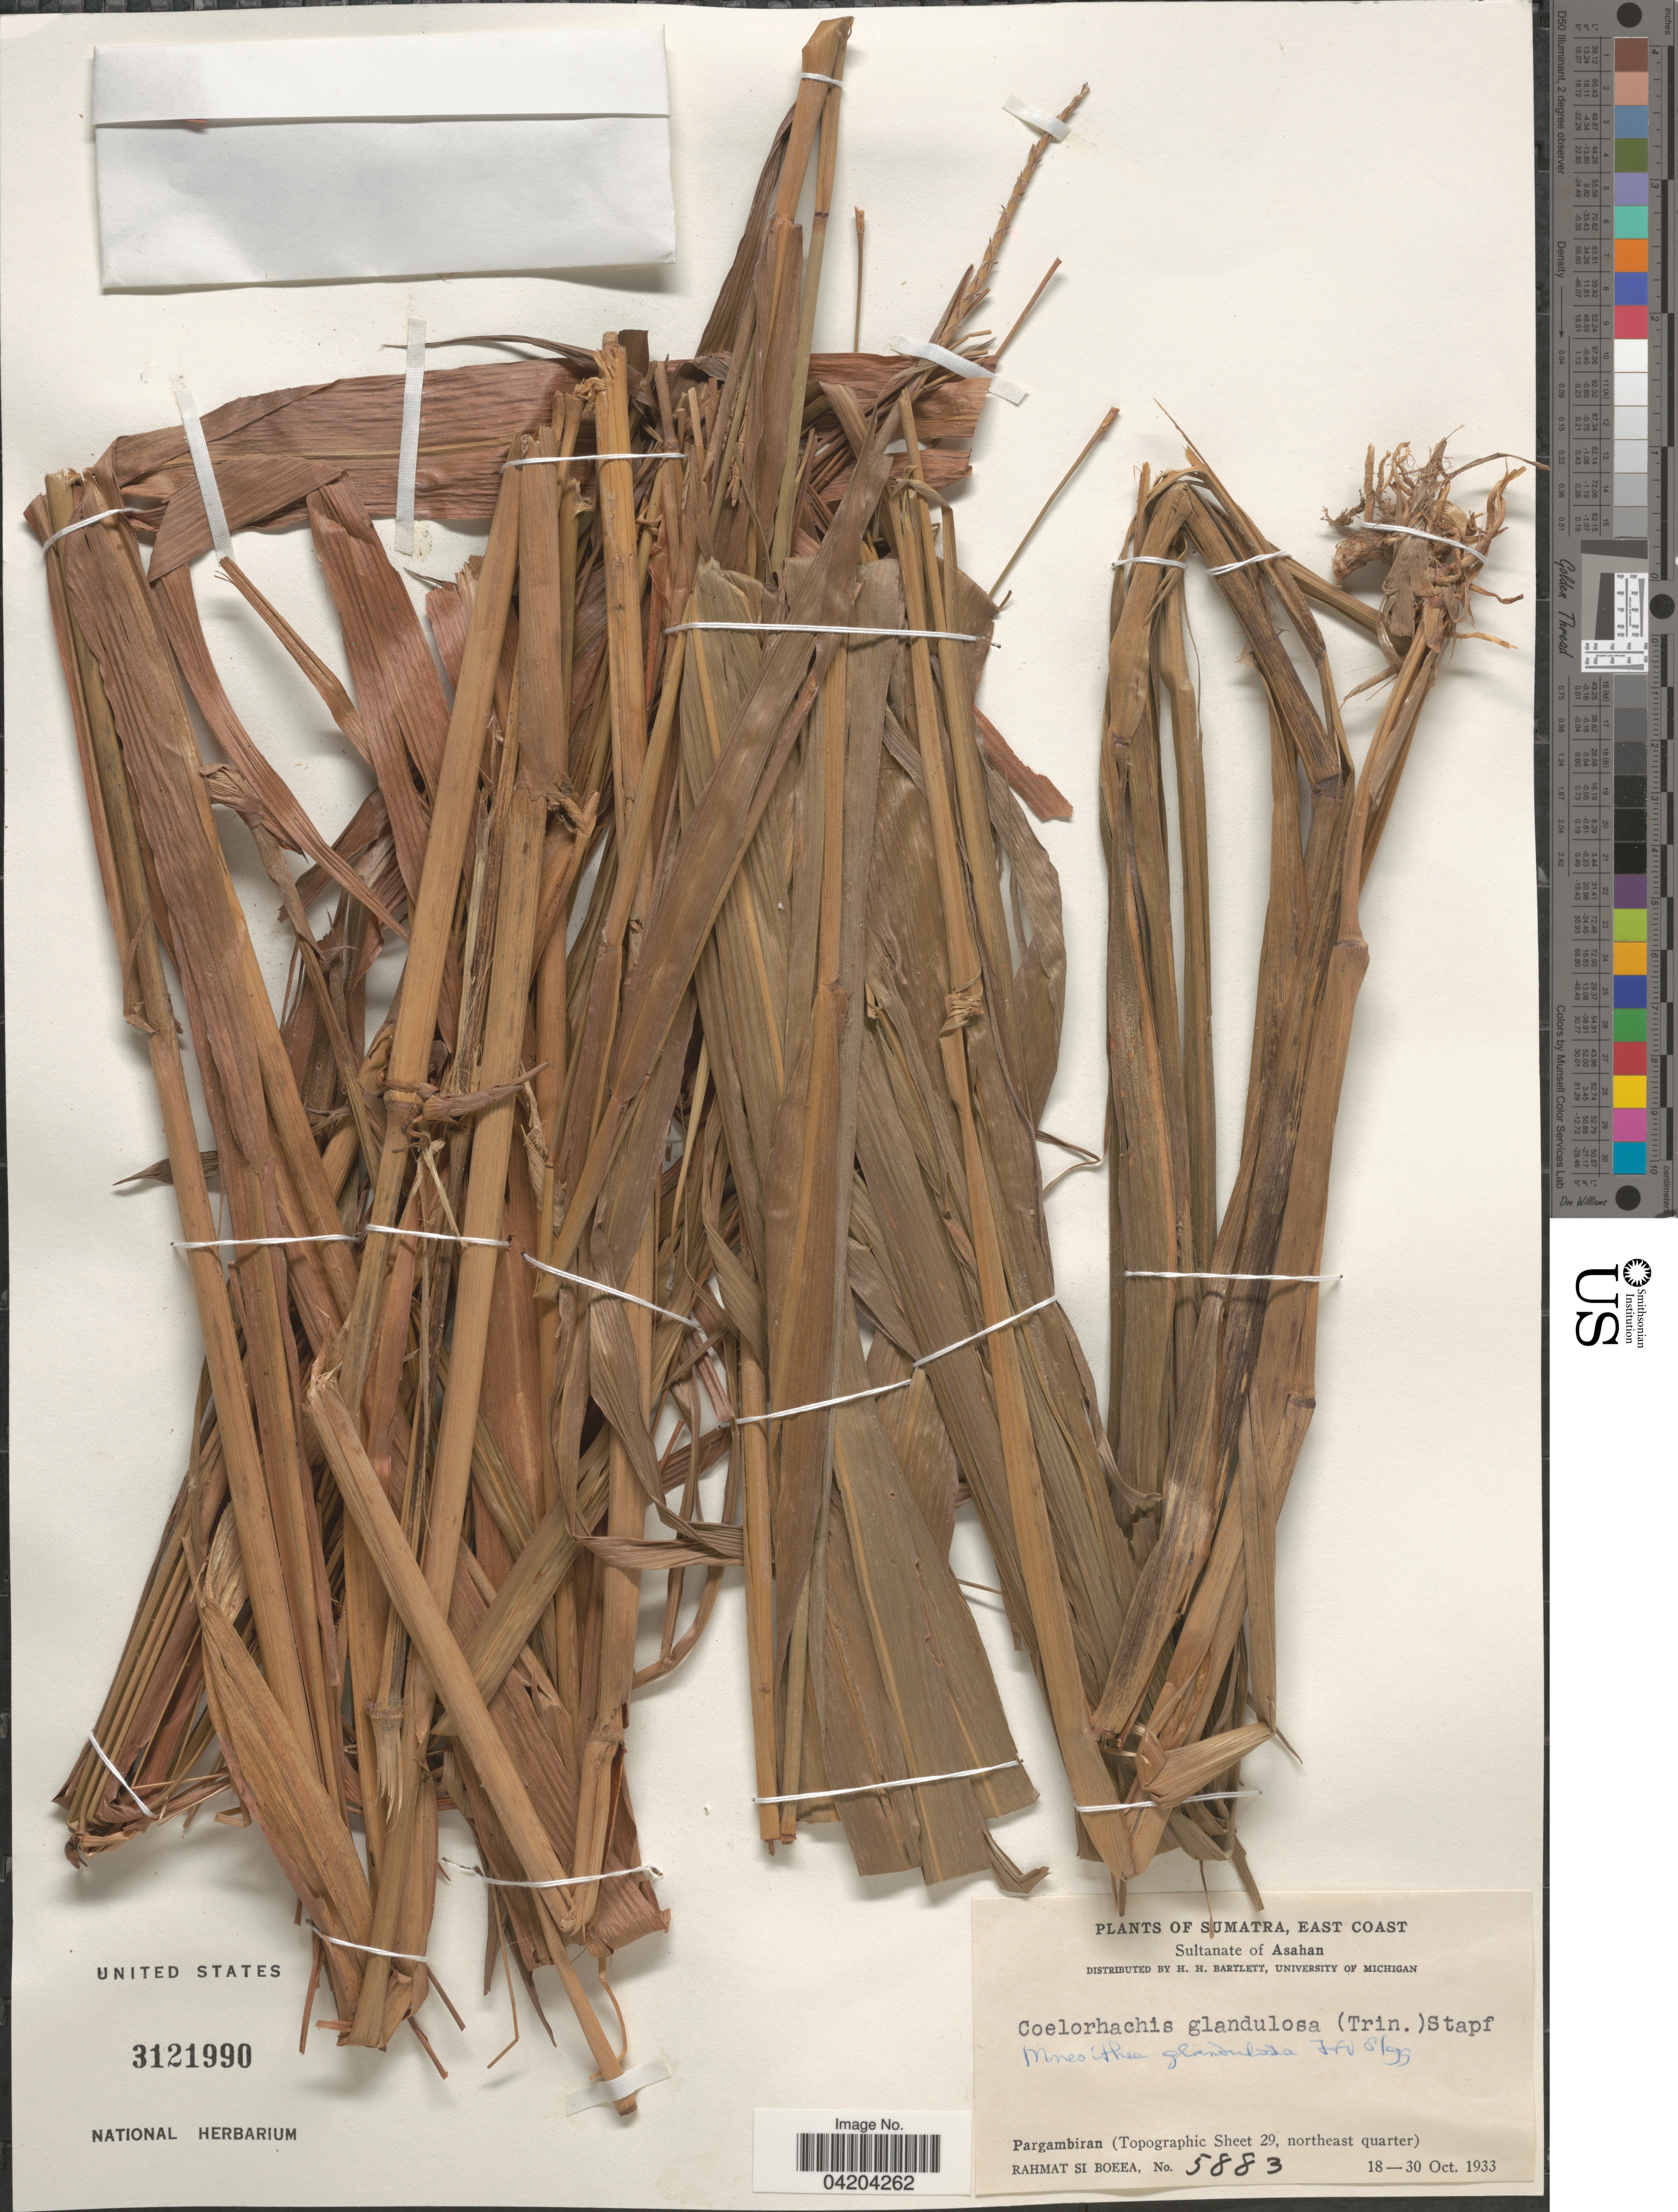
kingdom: Plantae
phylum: Tracheophyta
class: Liliopsida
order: Poales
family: Poaceae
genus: Mnesithea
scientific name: Mnesithea glandulosa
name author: (Trin.) de Koning & Sosef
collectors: Rahmat Si Boeea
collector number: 5883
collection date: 1933-10-18/1933-10-30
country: Indonesia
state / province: Sumatra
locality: East Coast. Sultanate of Asahan. Pargambiran (Topographic Sheet 29, northeast quarter).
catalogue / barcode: US 3121990